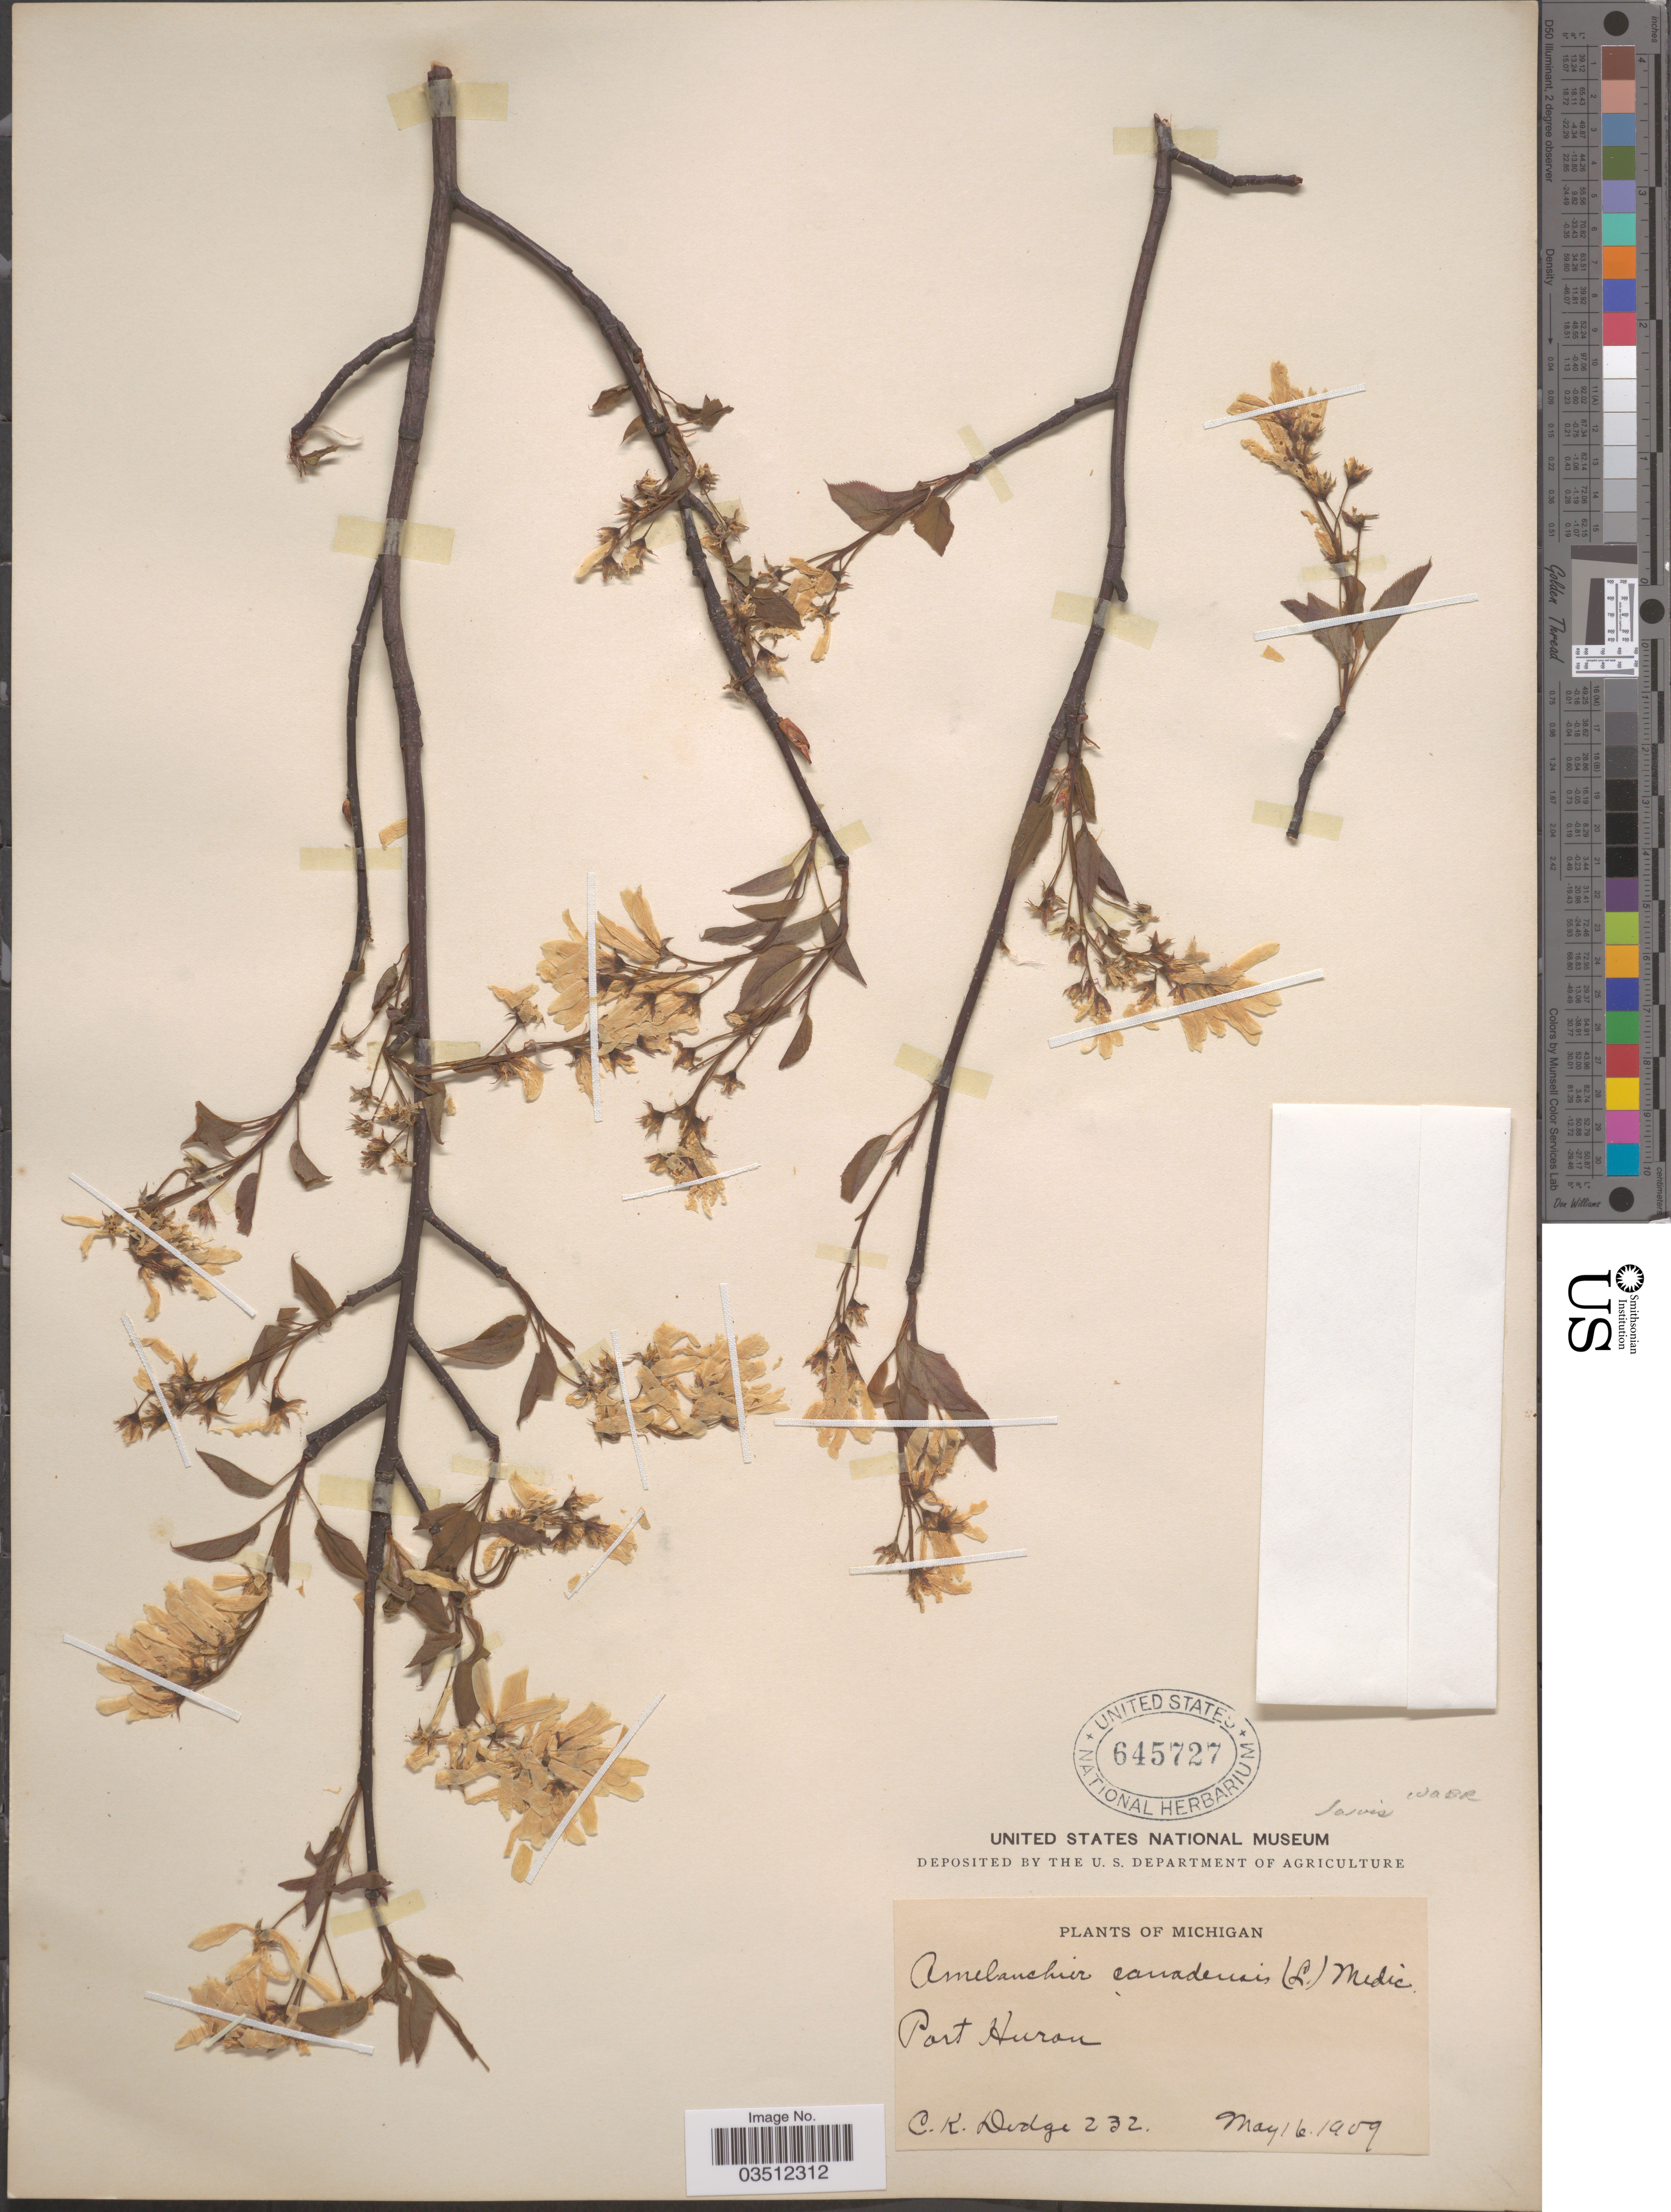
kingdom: Plantae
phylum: Tracheophyta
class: Magnoliopsida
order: Rosales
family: Rosaceae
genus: Amelanchier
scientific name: Amelanchier laevis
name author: Wiegand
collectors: C. Dodge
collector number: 232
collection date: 1909-05-16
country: United States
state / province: Michigan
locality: Port Huron.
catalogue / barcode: US 645727